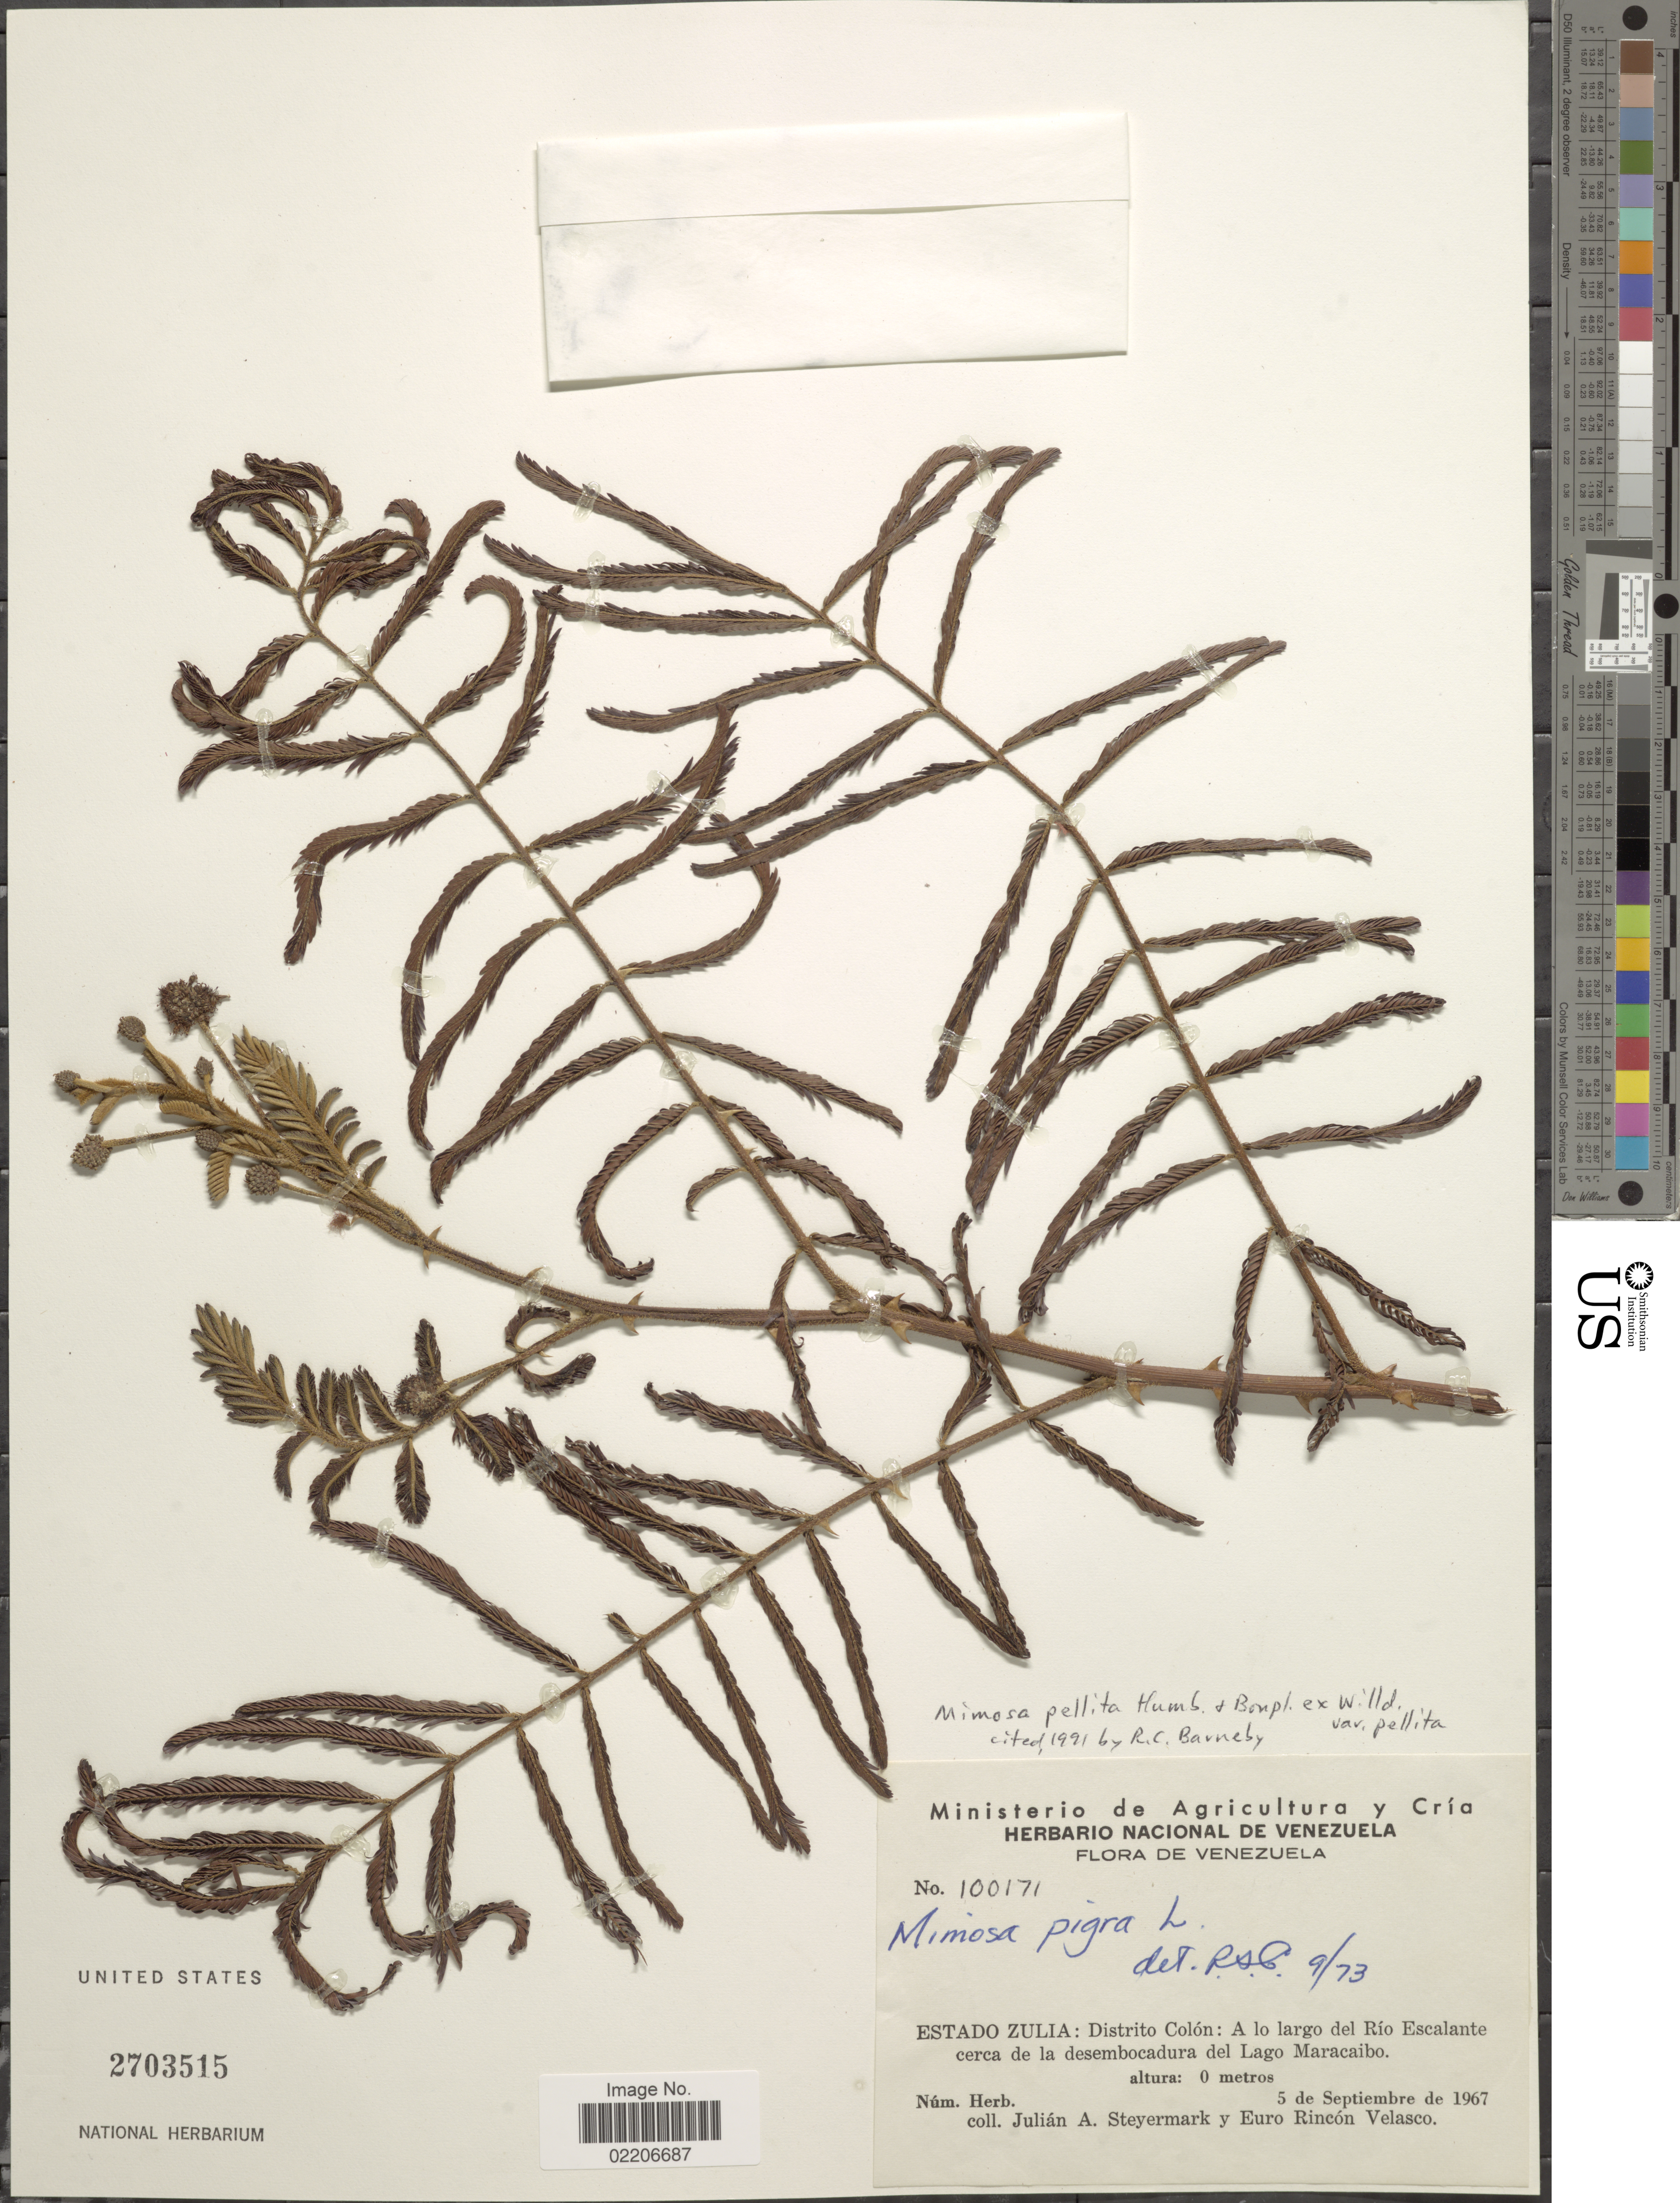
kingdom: Plantae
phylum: Tracheophyta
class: Magnoliopsida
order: Fabales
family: Fabaceae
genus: Mimosa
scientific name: Mimosa pellita var. pellita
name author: Humb. & Bonpl. ex Willd.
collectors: J. Steyermark & E. Velasco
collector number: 100171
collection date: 1967-09-05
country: Venezuela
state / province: Zulia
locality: Distrito Colon, a lo largo del Rio Escalante cerca de la desembocadura del Lago Maracaibo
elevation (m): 0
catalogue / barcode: US 2703515